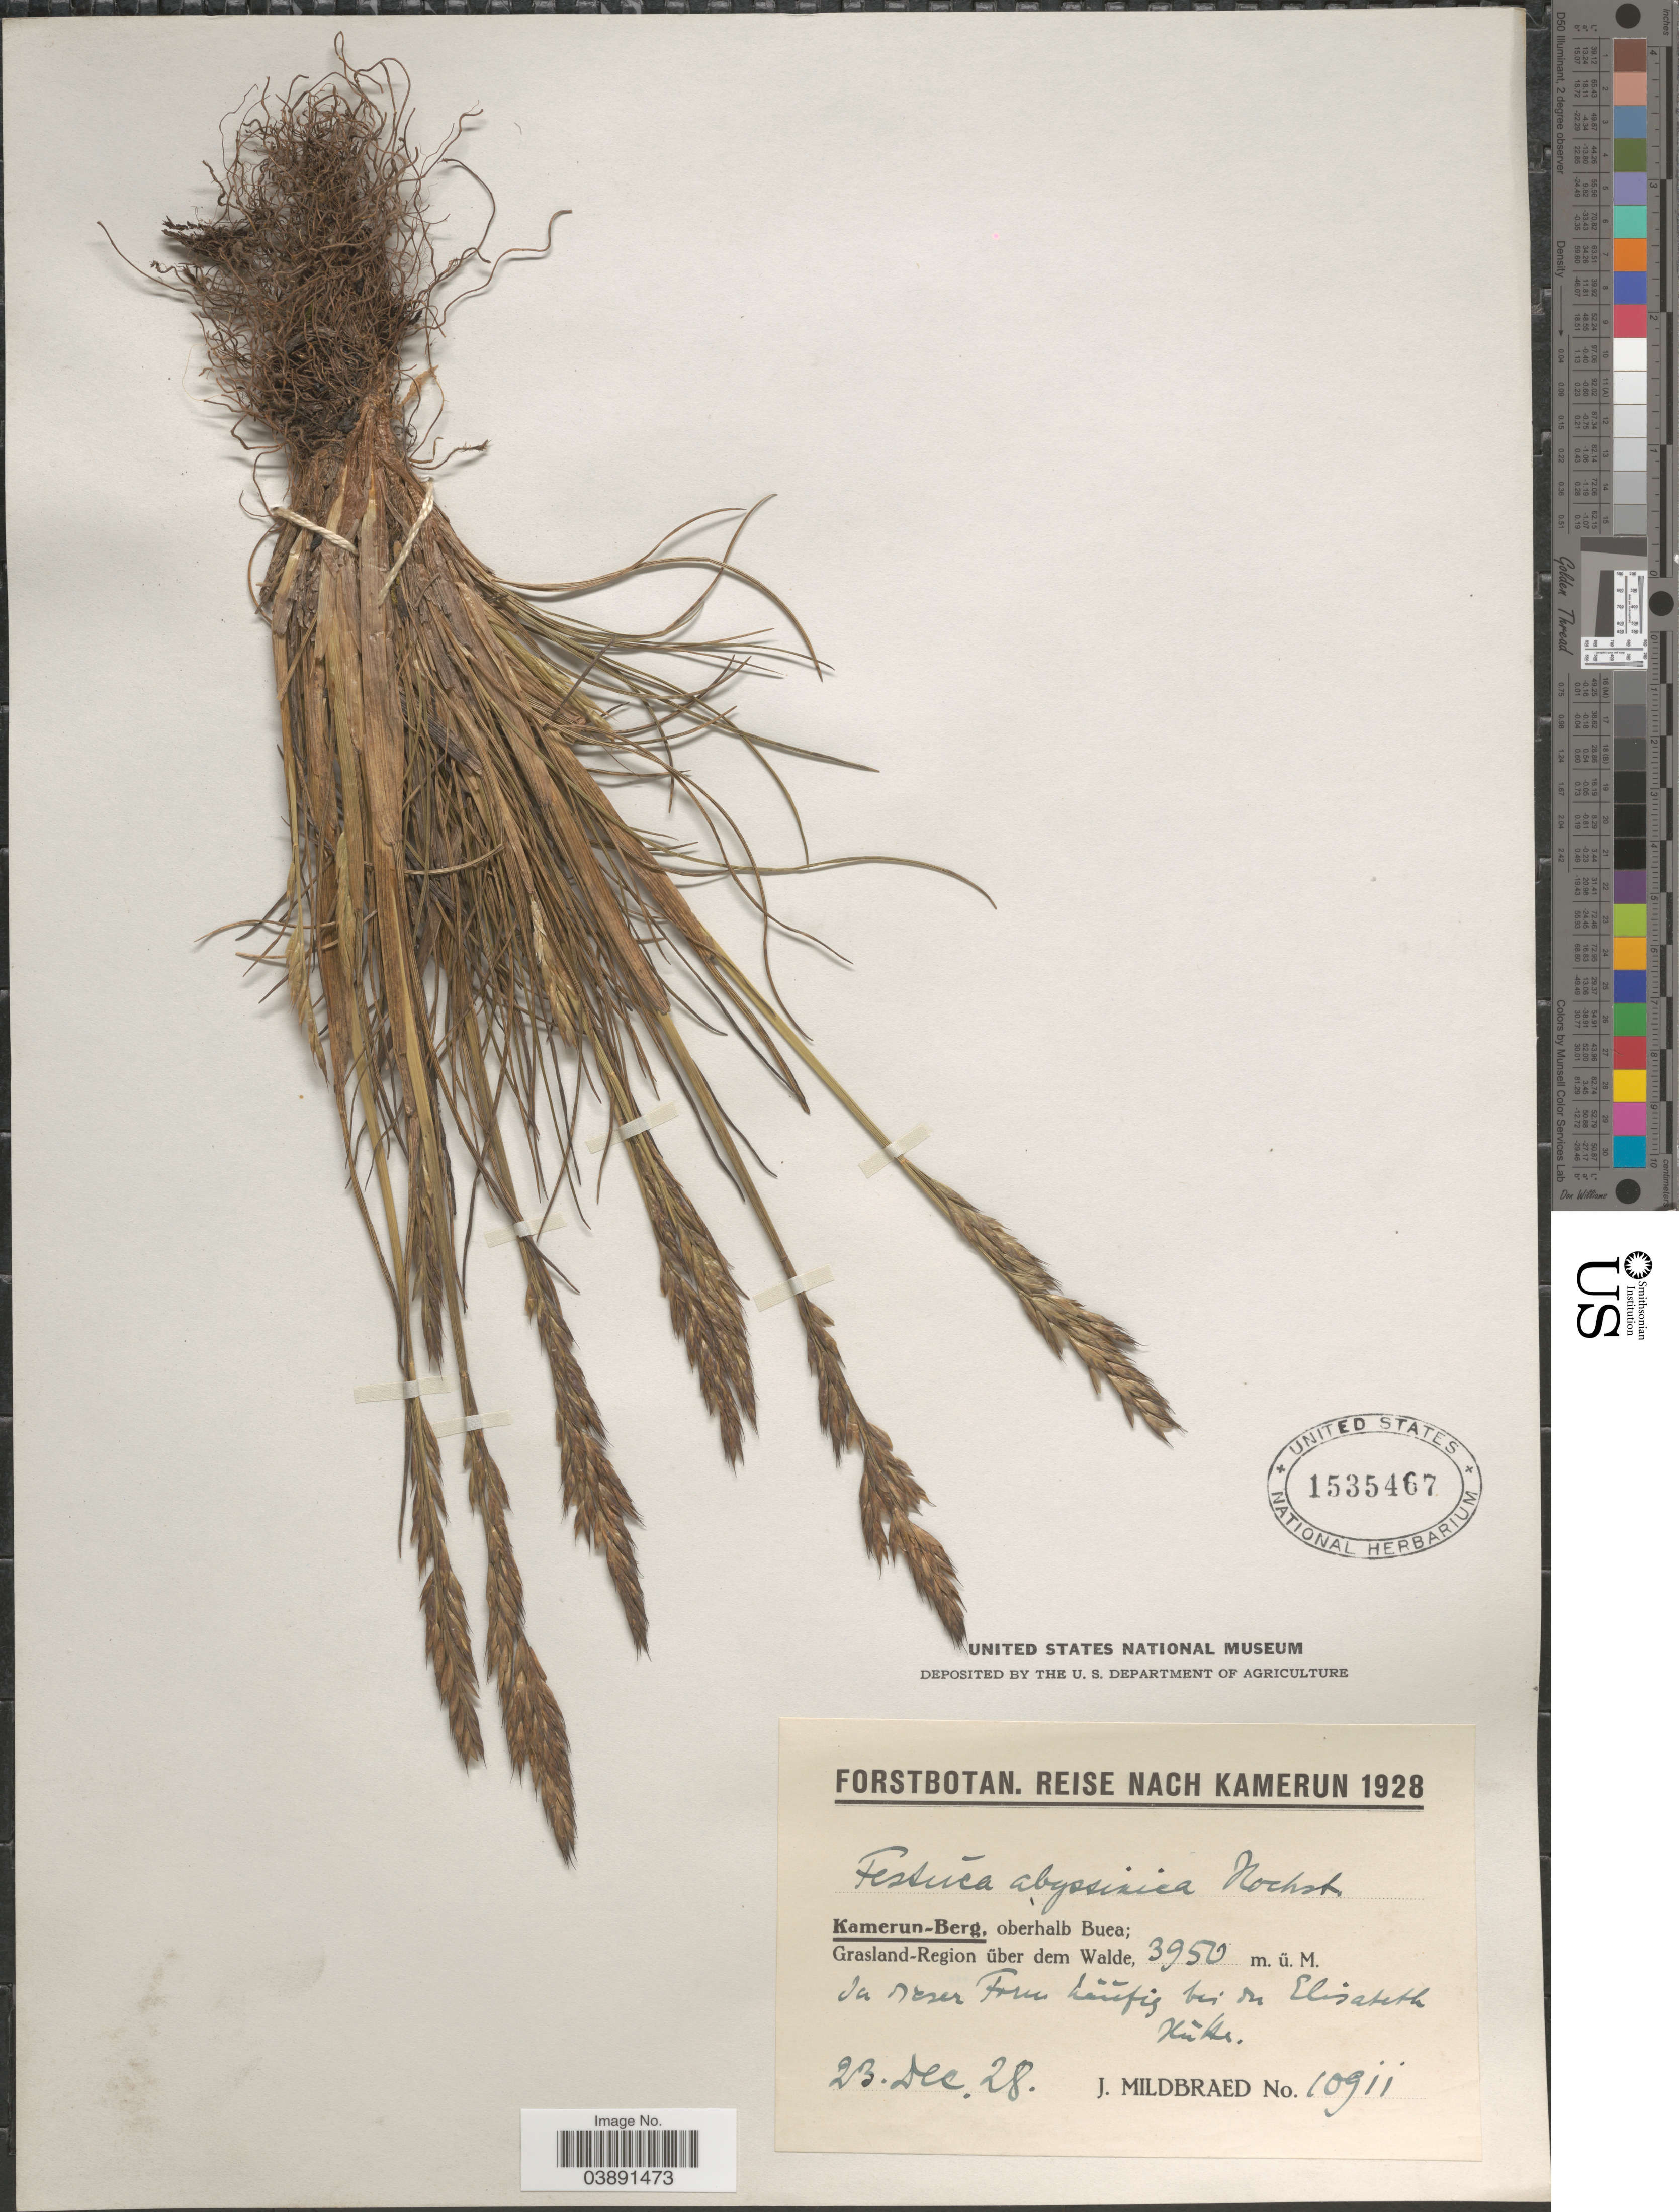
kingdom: Plantae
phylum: Tracheophyta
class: Liliopsida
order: Poales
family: Poaceae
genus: Festuca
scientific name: Festuca abyssinica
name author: Hochst. ex A. Rich.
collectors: J. Mildbraed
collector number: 109ii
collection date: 1928-12-23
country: Cameroon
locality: Kamerun. Kamerun-Berg. oberhalb Buea; Grasland-Region über dem Walde. In neser [interpreted] Form haŭfig bei den Elisabeth Kühe [interpreted].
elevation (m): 3950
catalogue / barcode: US 1535467